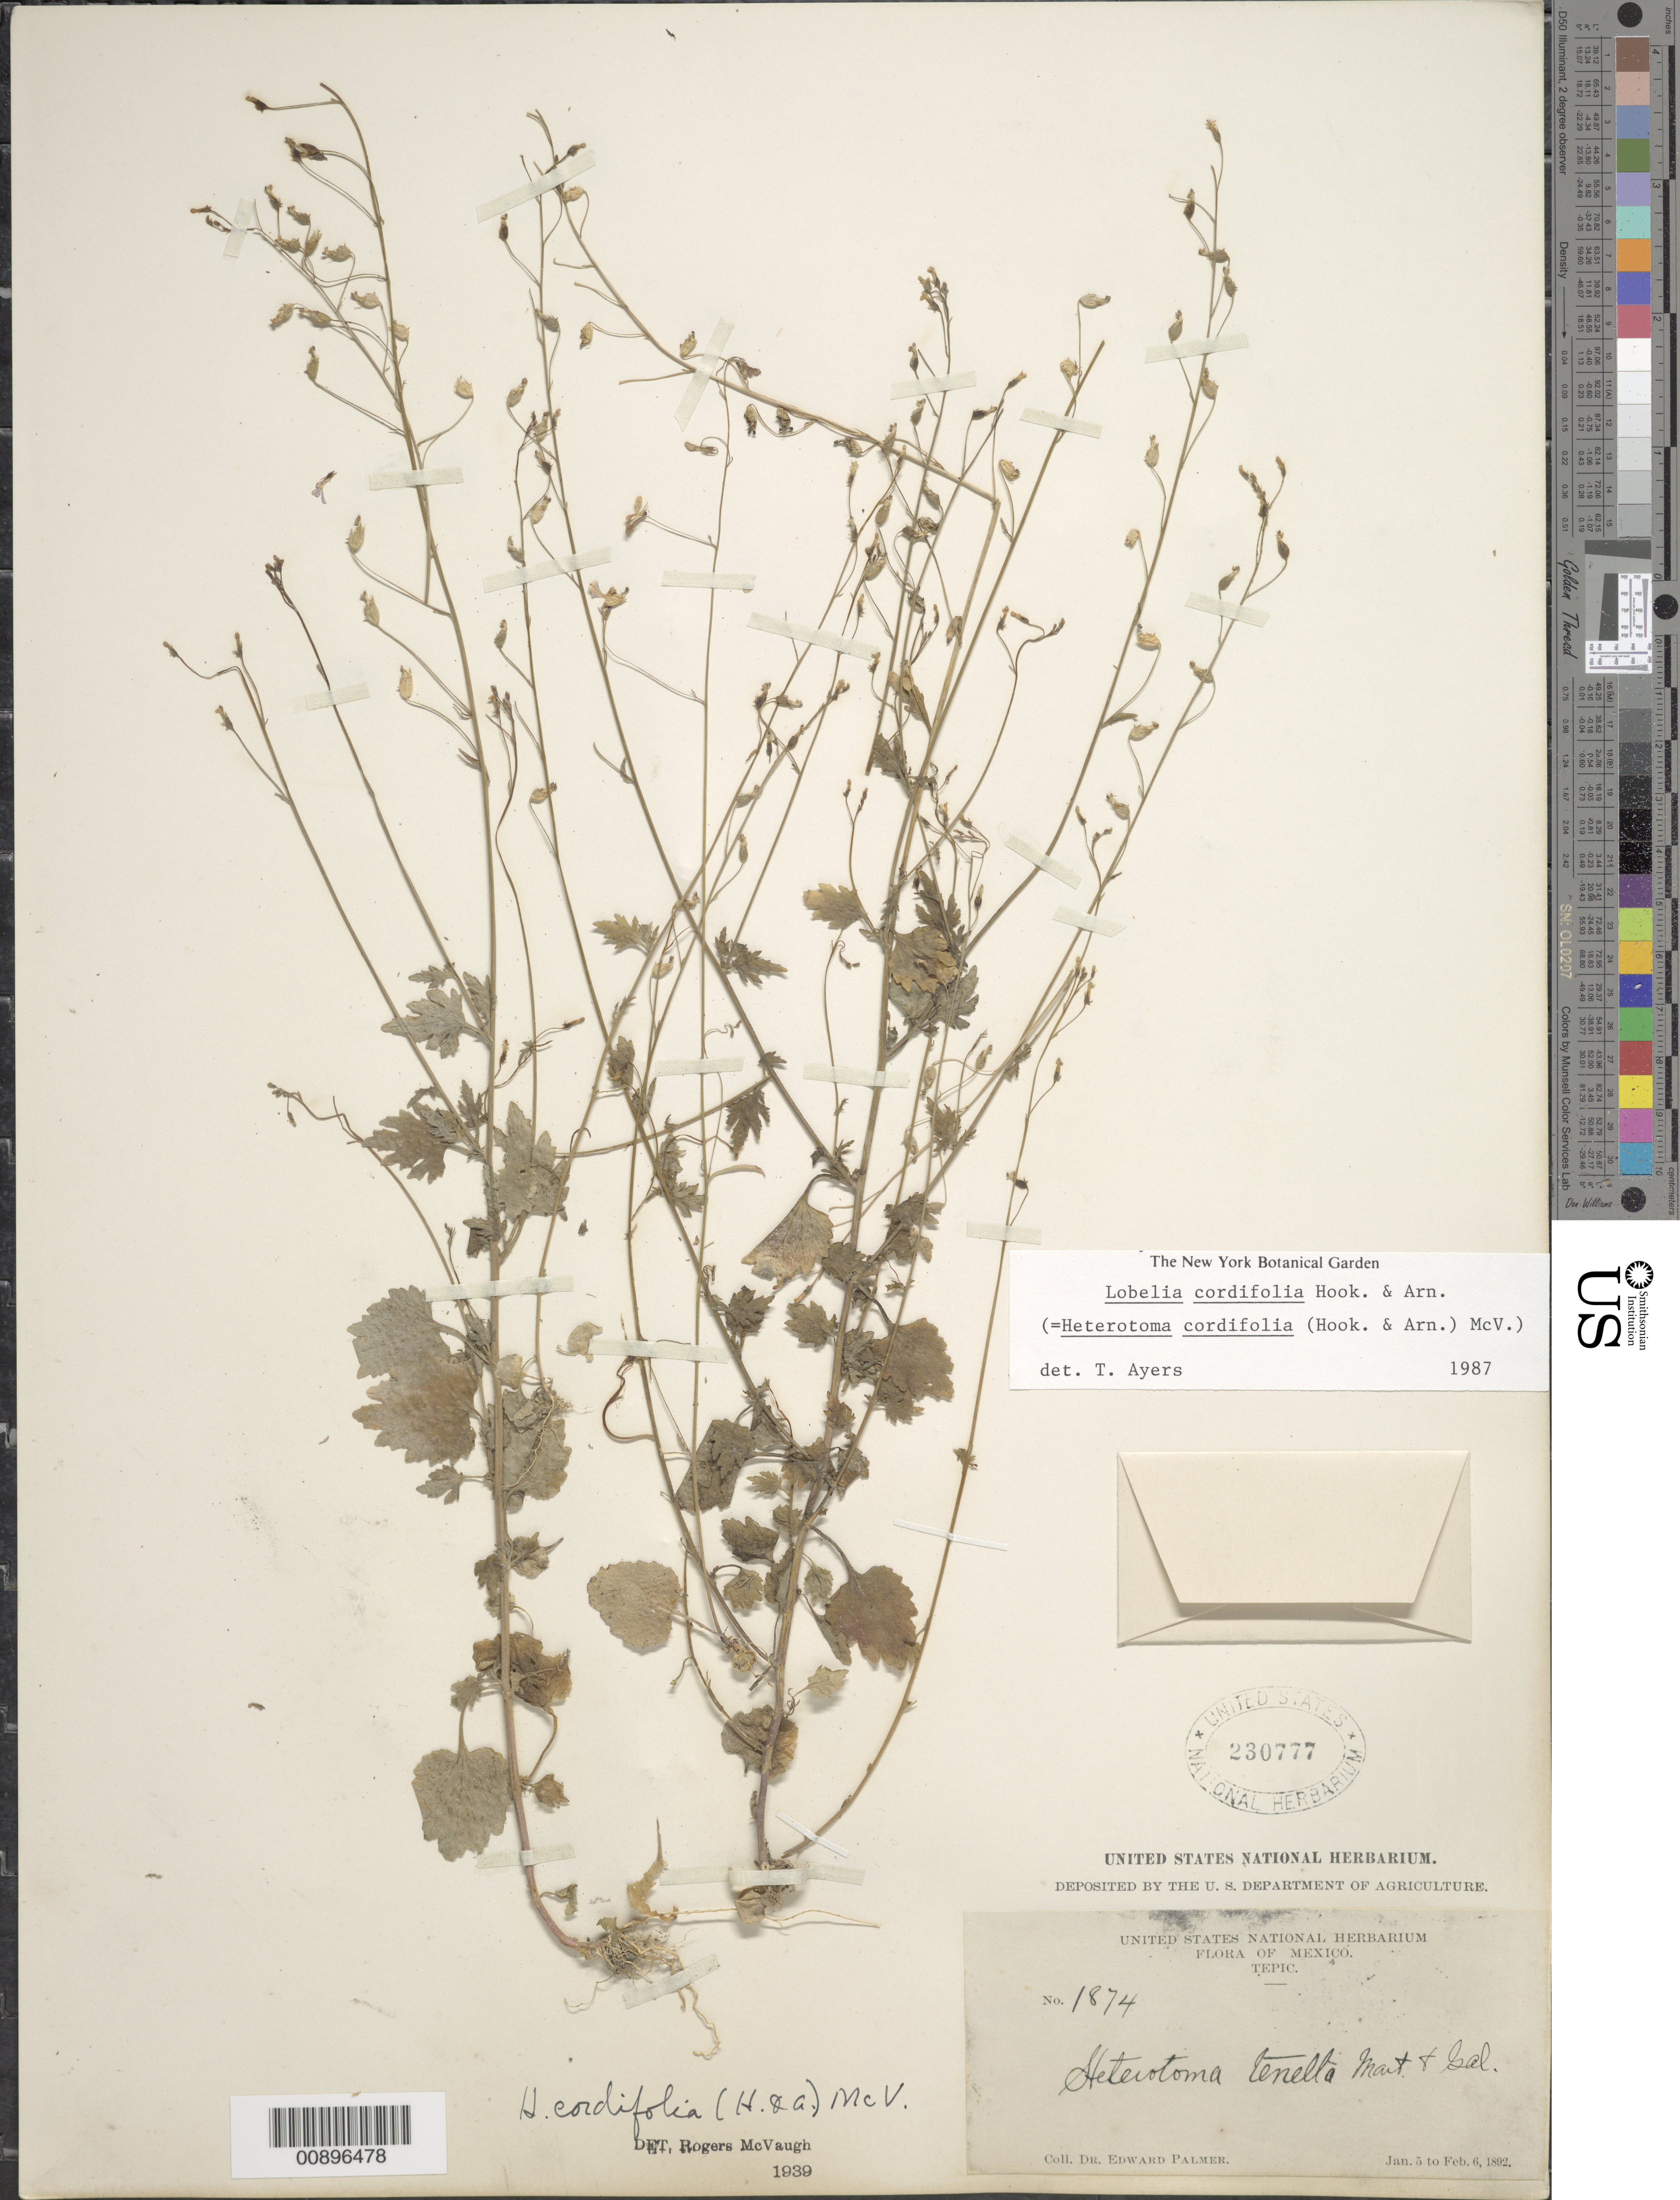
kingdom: Plantae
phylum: Tracheophyta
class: Magnoliopsida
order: Asterales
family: Campanulaceae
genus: Lobelia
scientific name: Lobelia cordifolia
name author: Hook. & Arn.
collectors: E. Palmer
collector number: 1874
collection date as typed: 05 Jan 1892 to 06 Feb 1892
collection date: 1892-01-05/1892-02-06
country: Mexico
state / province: Nayarit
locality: Tepic, Nayarit.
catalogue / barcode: US 230777